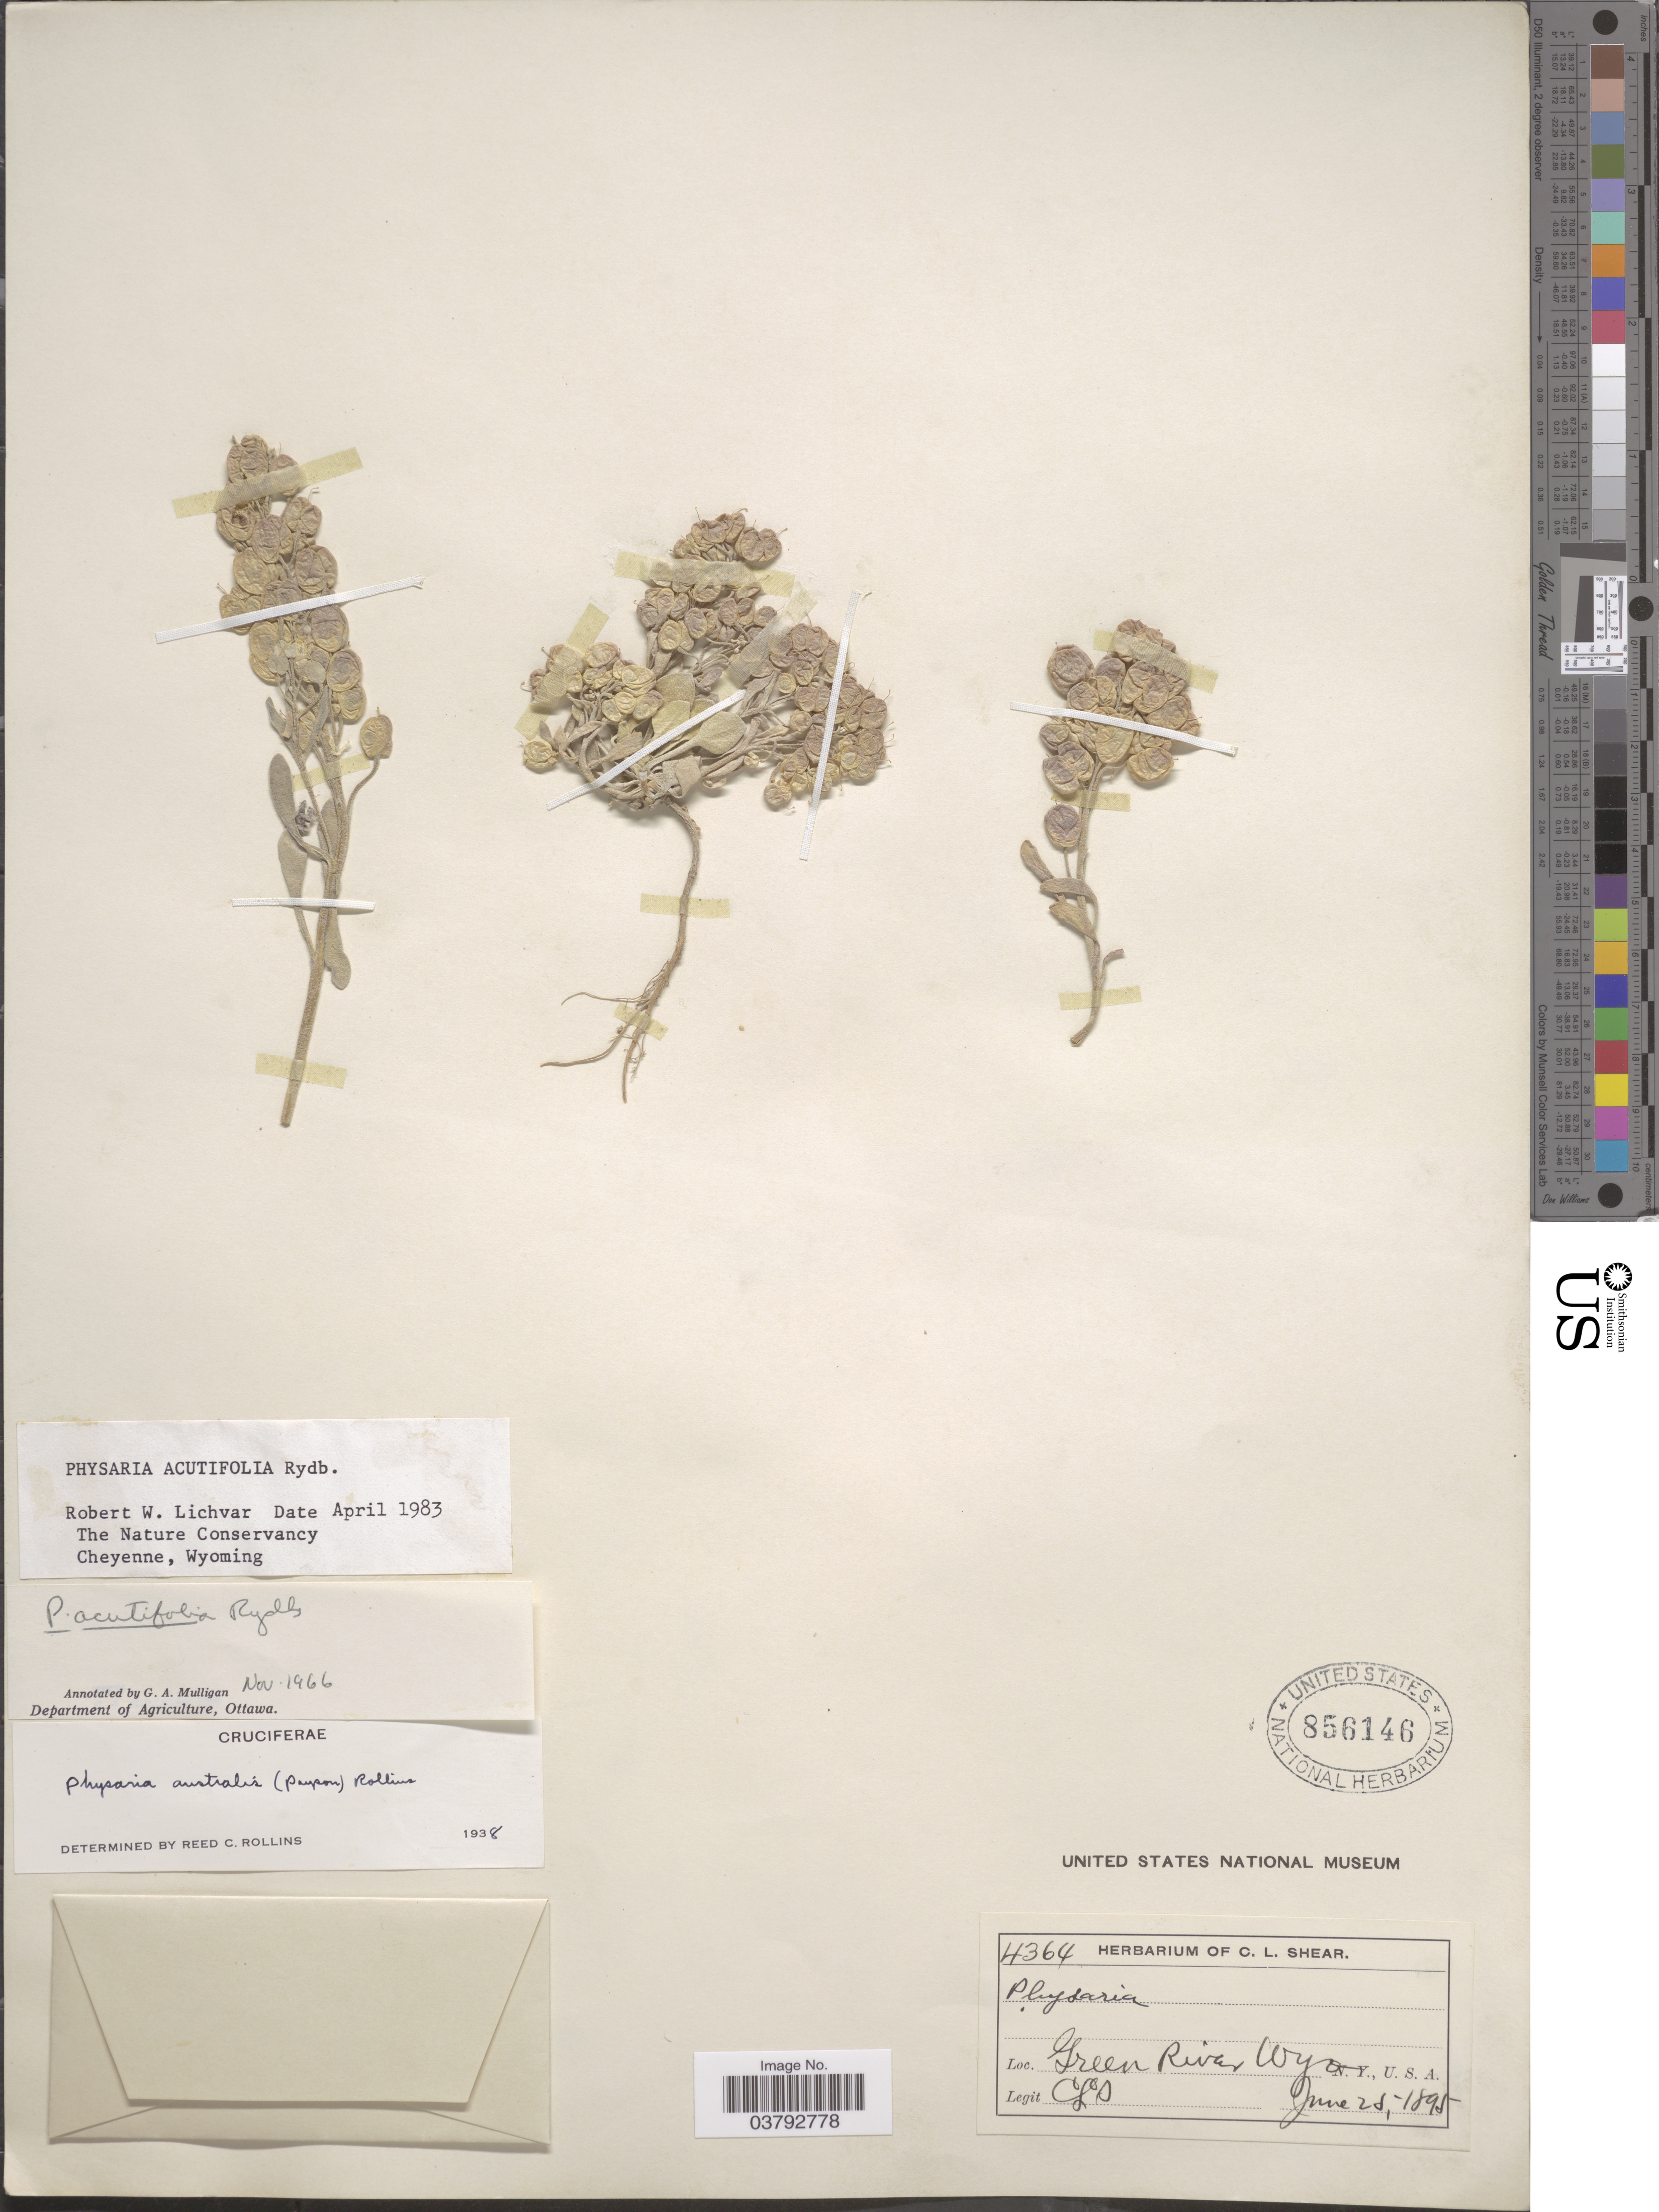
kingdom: Plantae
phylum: Tracheophyta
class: Magnoliopsida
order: Brassicales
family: Brassicaceae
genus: Physaria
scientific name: Physaria acutifolia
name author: Rydb.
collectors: C. L. Shear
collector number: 4364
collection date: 1895-06-25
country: United States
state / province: Wyoming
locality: Green River.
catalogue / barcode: US 856146